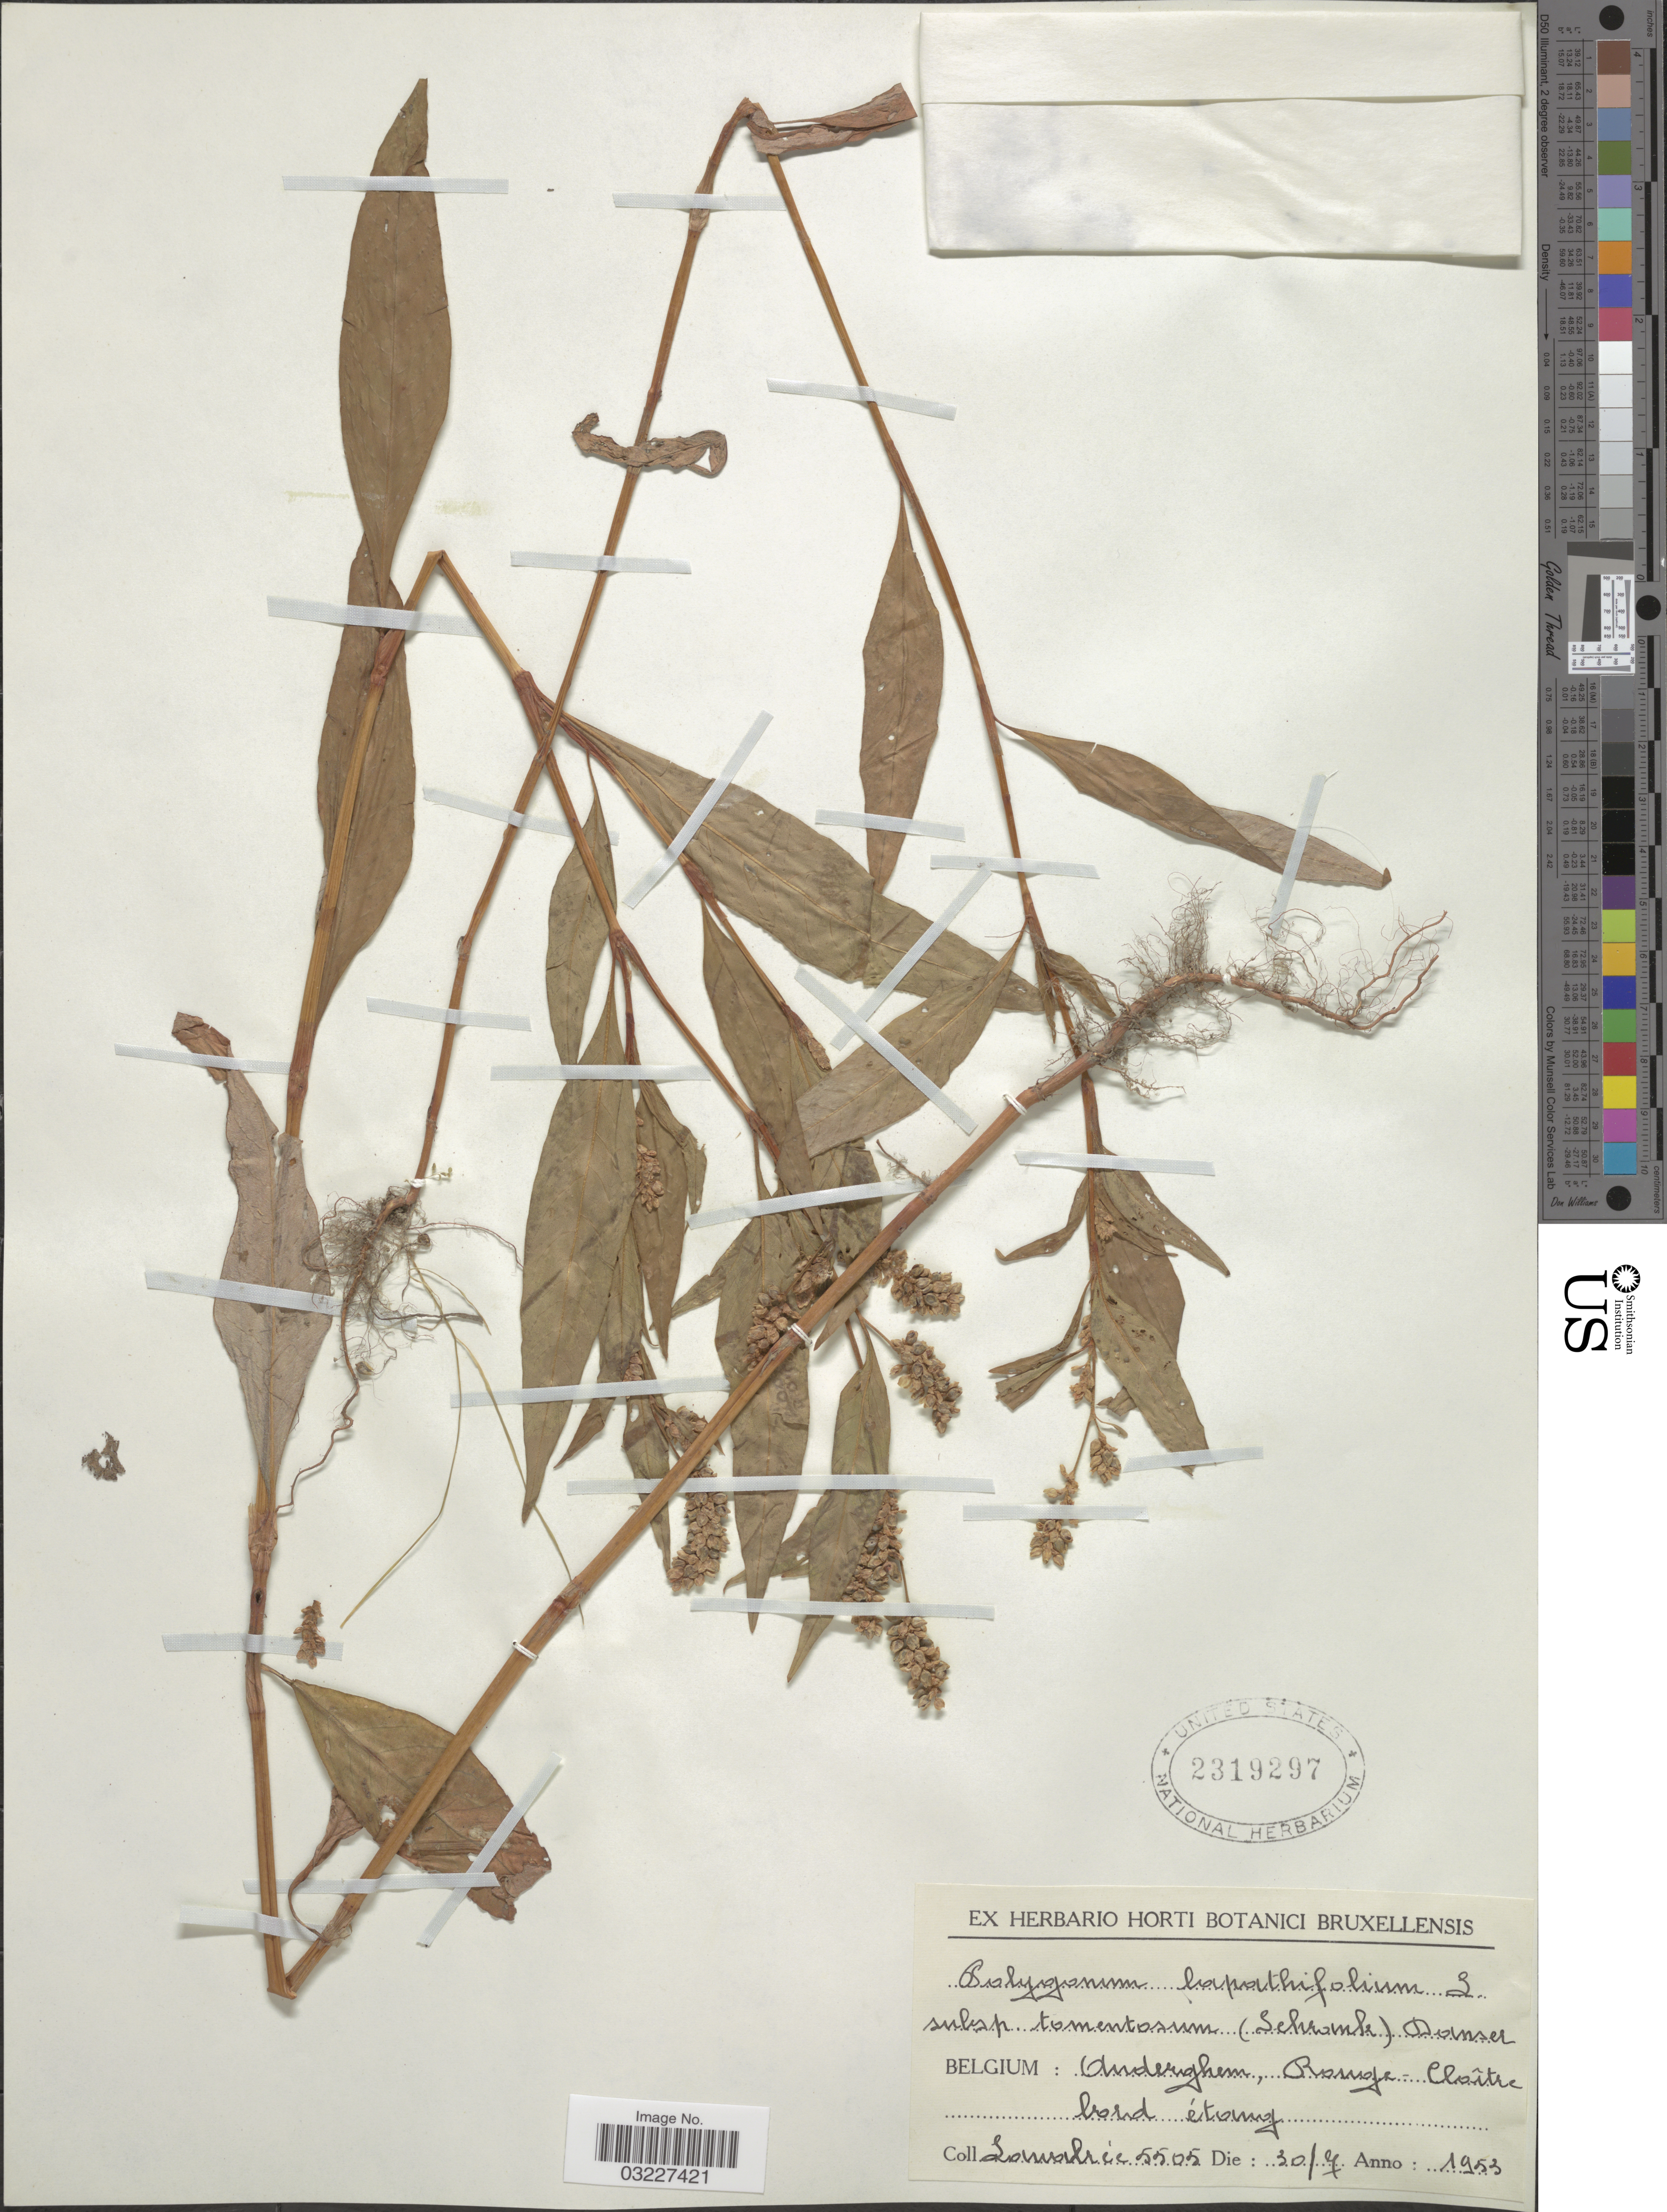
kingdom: Plantae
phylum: Tracheophyta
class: Magnoliopsida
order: Caryophyllales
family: Polygonaceae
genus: Polygonum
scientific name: Polygonum lapathifolium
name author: L.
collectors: A. G. Lawalrée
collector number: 5505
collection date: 1953-07-30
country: Belgium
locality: Auderghem, Rouge - Cloître bord étang.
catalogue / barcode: US 2319297